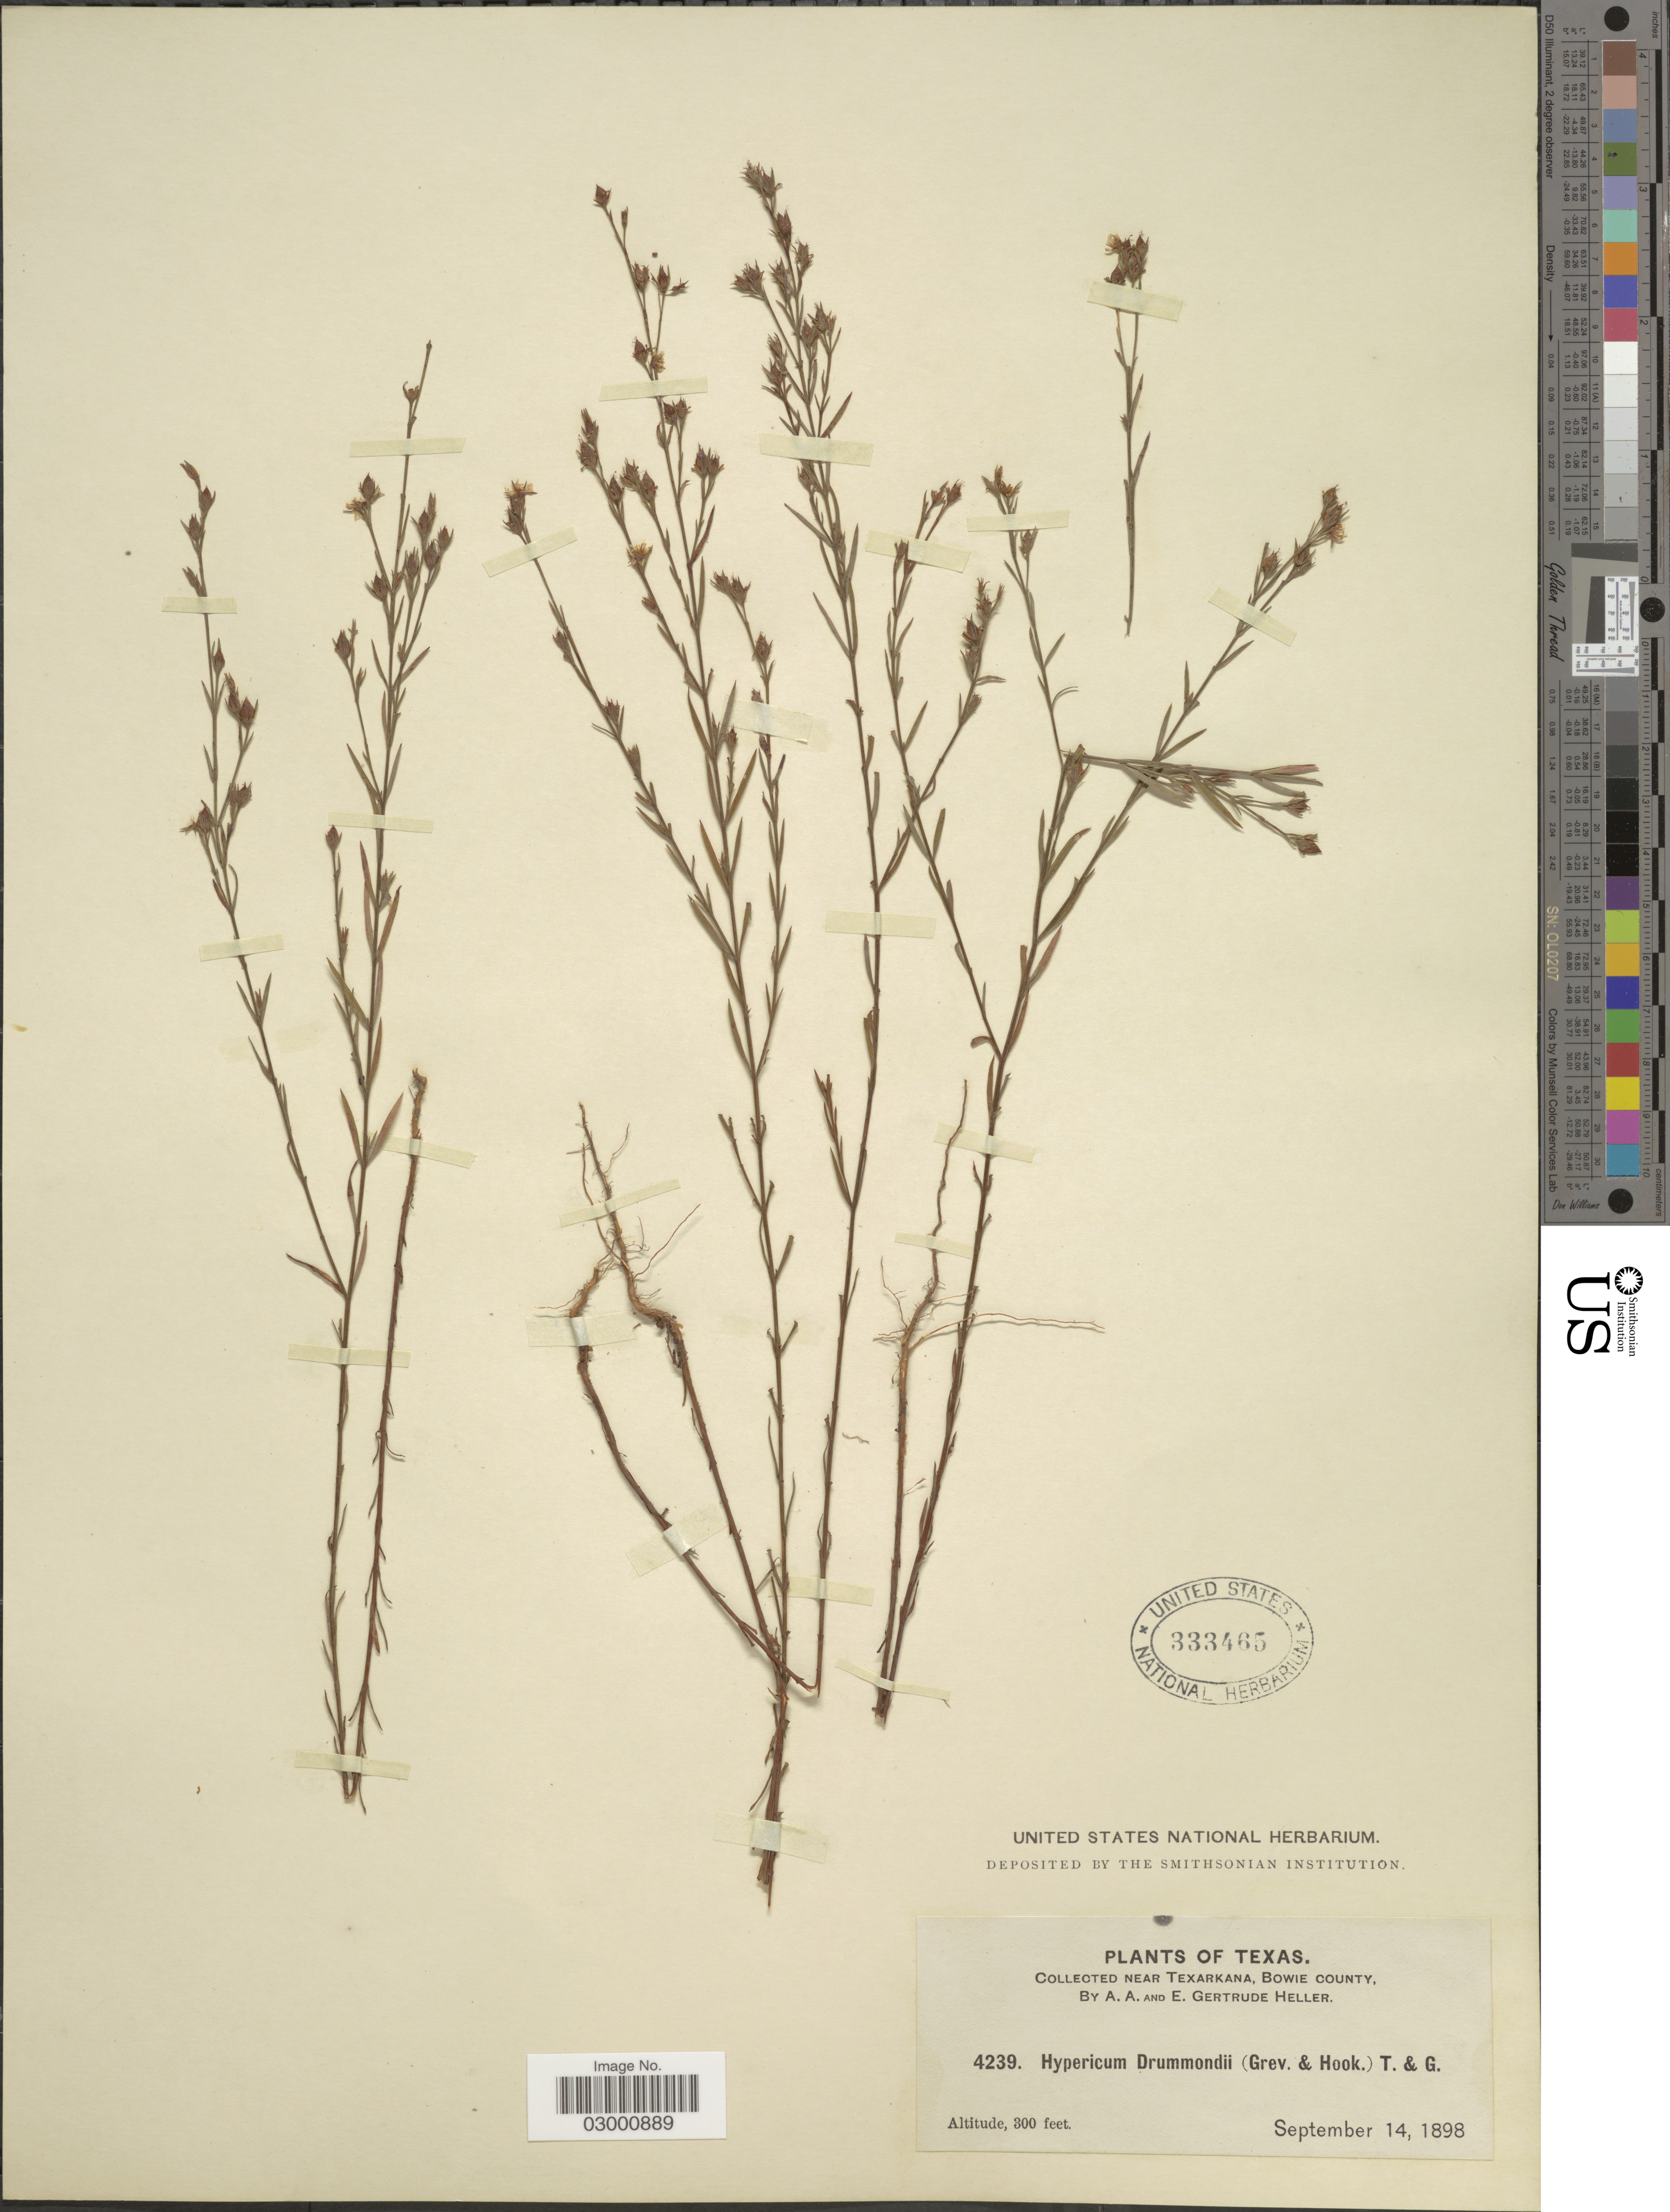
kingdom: Plantae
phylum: Tracheophyta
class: Magnoliopsida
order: Malpighiales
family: Hypericaceae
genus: Hypericum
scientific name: Hypericum drummondii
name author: (Grev. & Hook.) Torr. & A. Gray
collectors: A. A. Heller & E. G. Heller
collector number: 4239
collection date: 1898-09-14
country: United States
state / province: Texas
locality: Near Texarkana, Bowie county.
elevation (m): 91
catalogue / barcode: US 333465